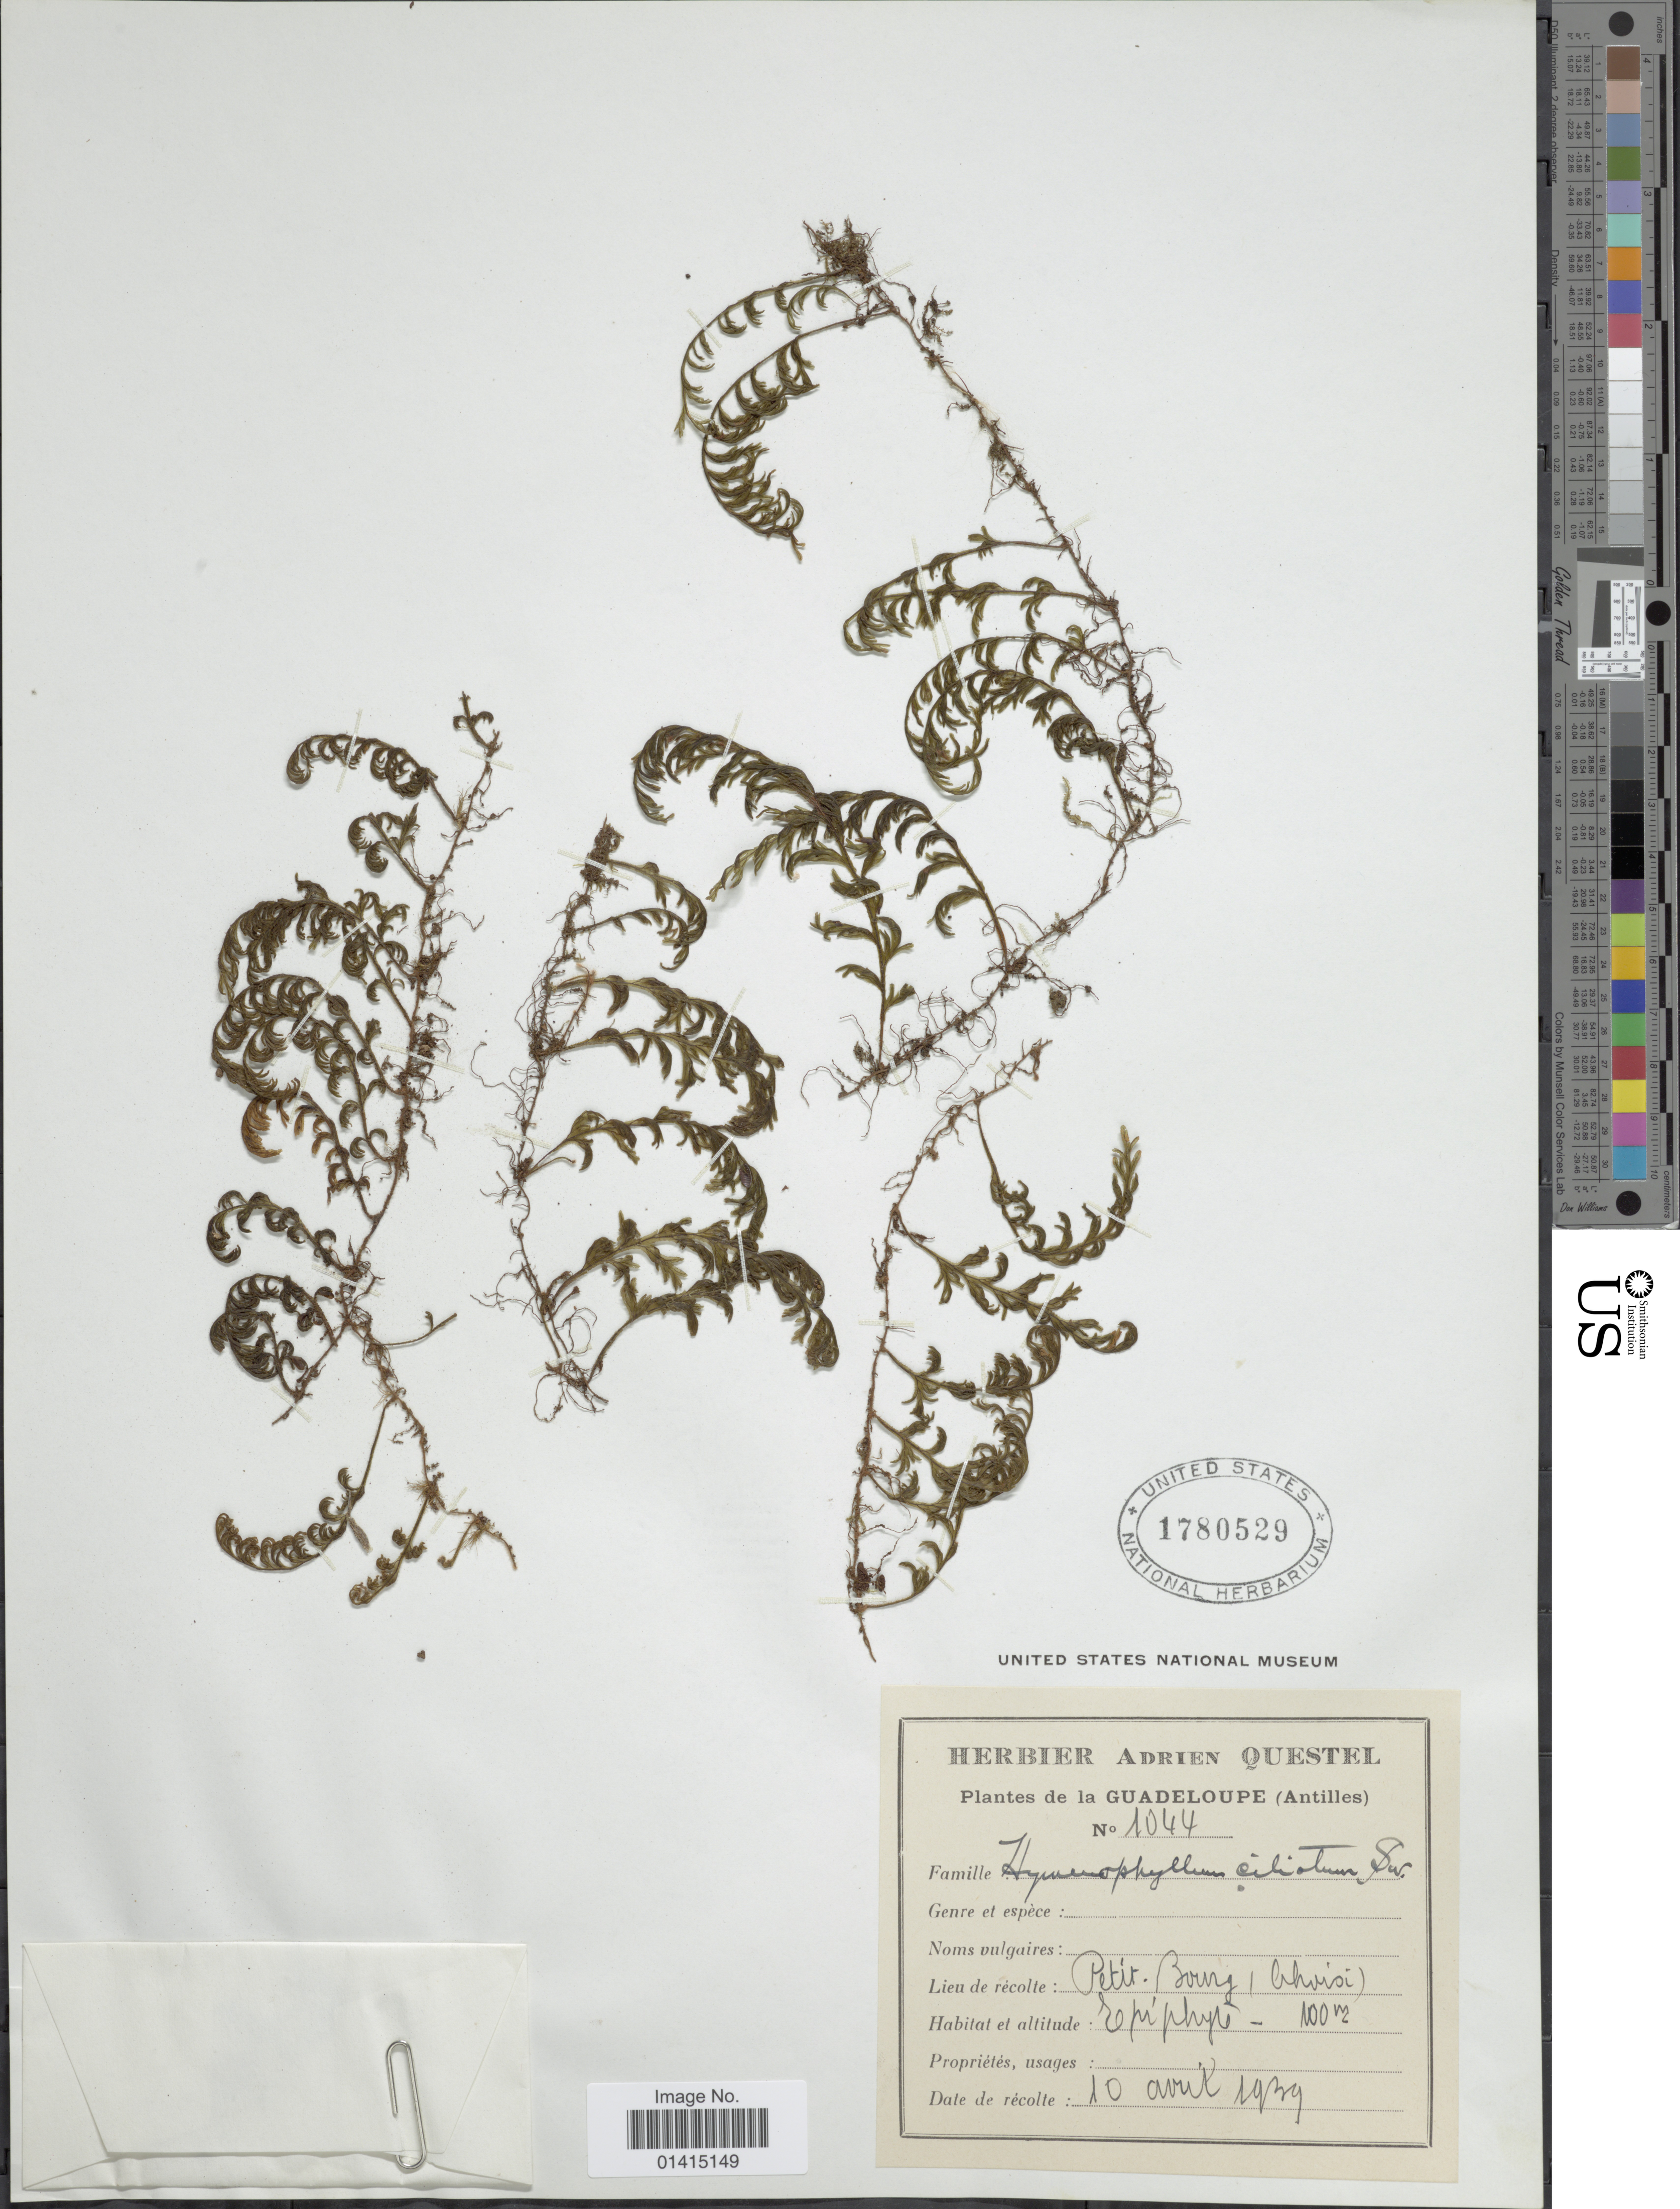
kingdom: Plantae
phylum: Tracheophyta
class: Polypodiopsida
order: Hymenophyllales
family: Hymenophyllaceae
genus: Hymenophyllum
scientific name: Hymenophyllum hirsutum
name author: (L.) Sw.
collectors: A. Questel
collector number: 1044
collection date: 1939-04-10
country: Guadeloupe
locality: (Antilles), Petit Bourg (Choisi)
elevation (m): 100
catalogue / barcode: US 178029